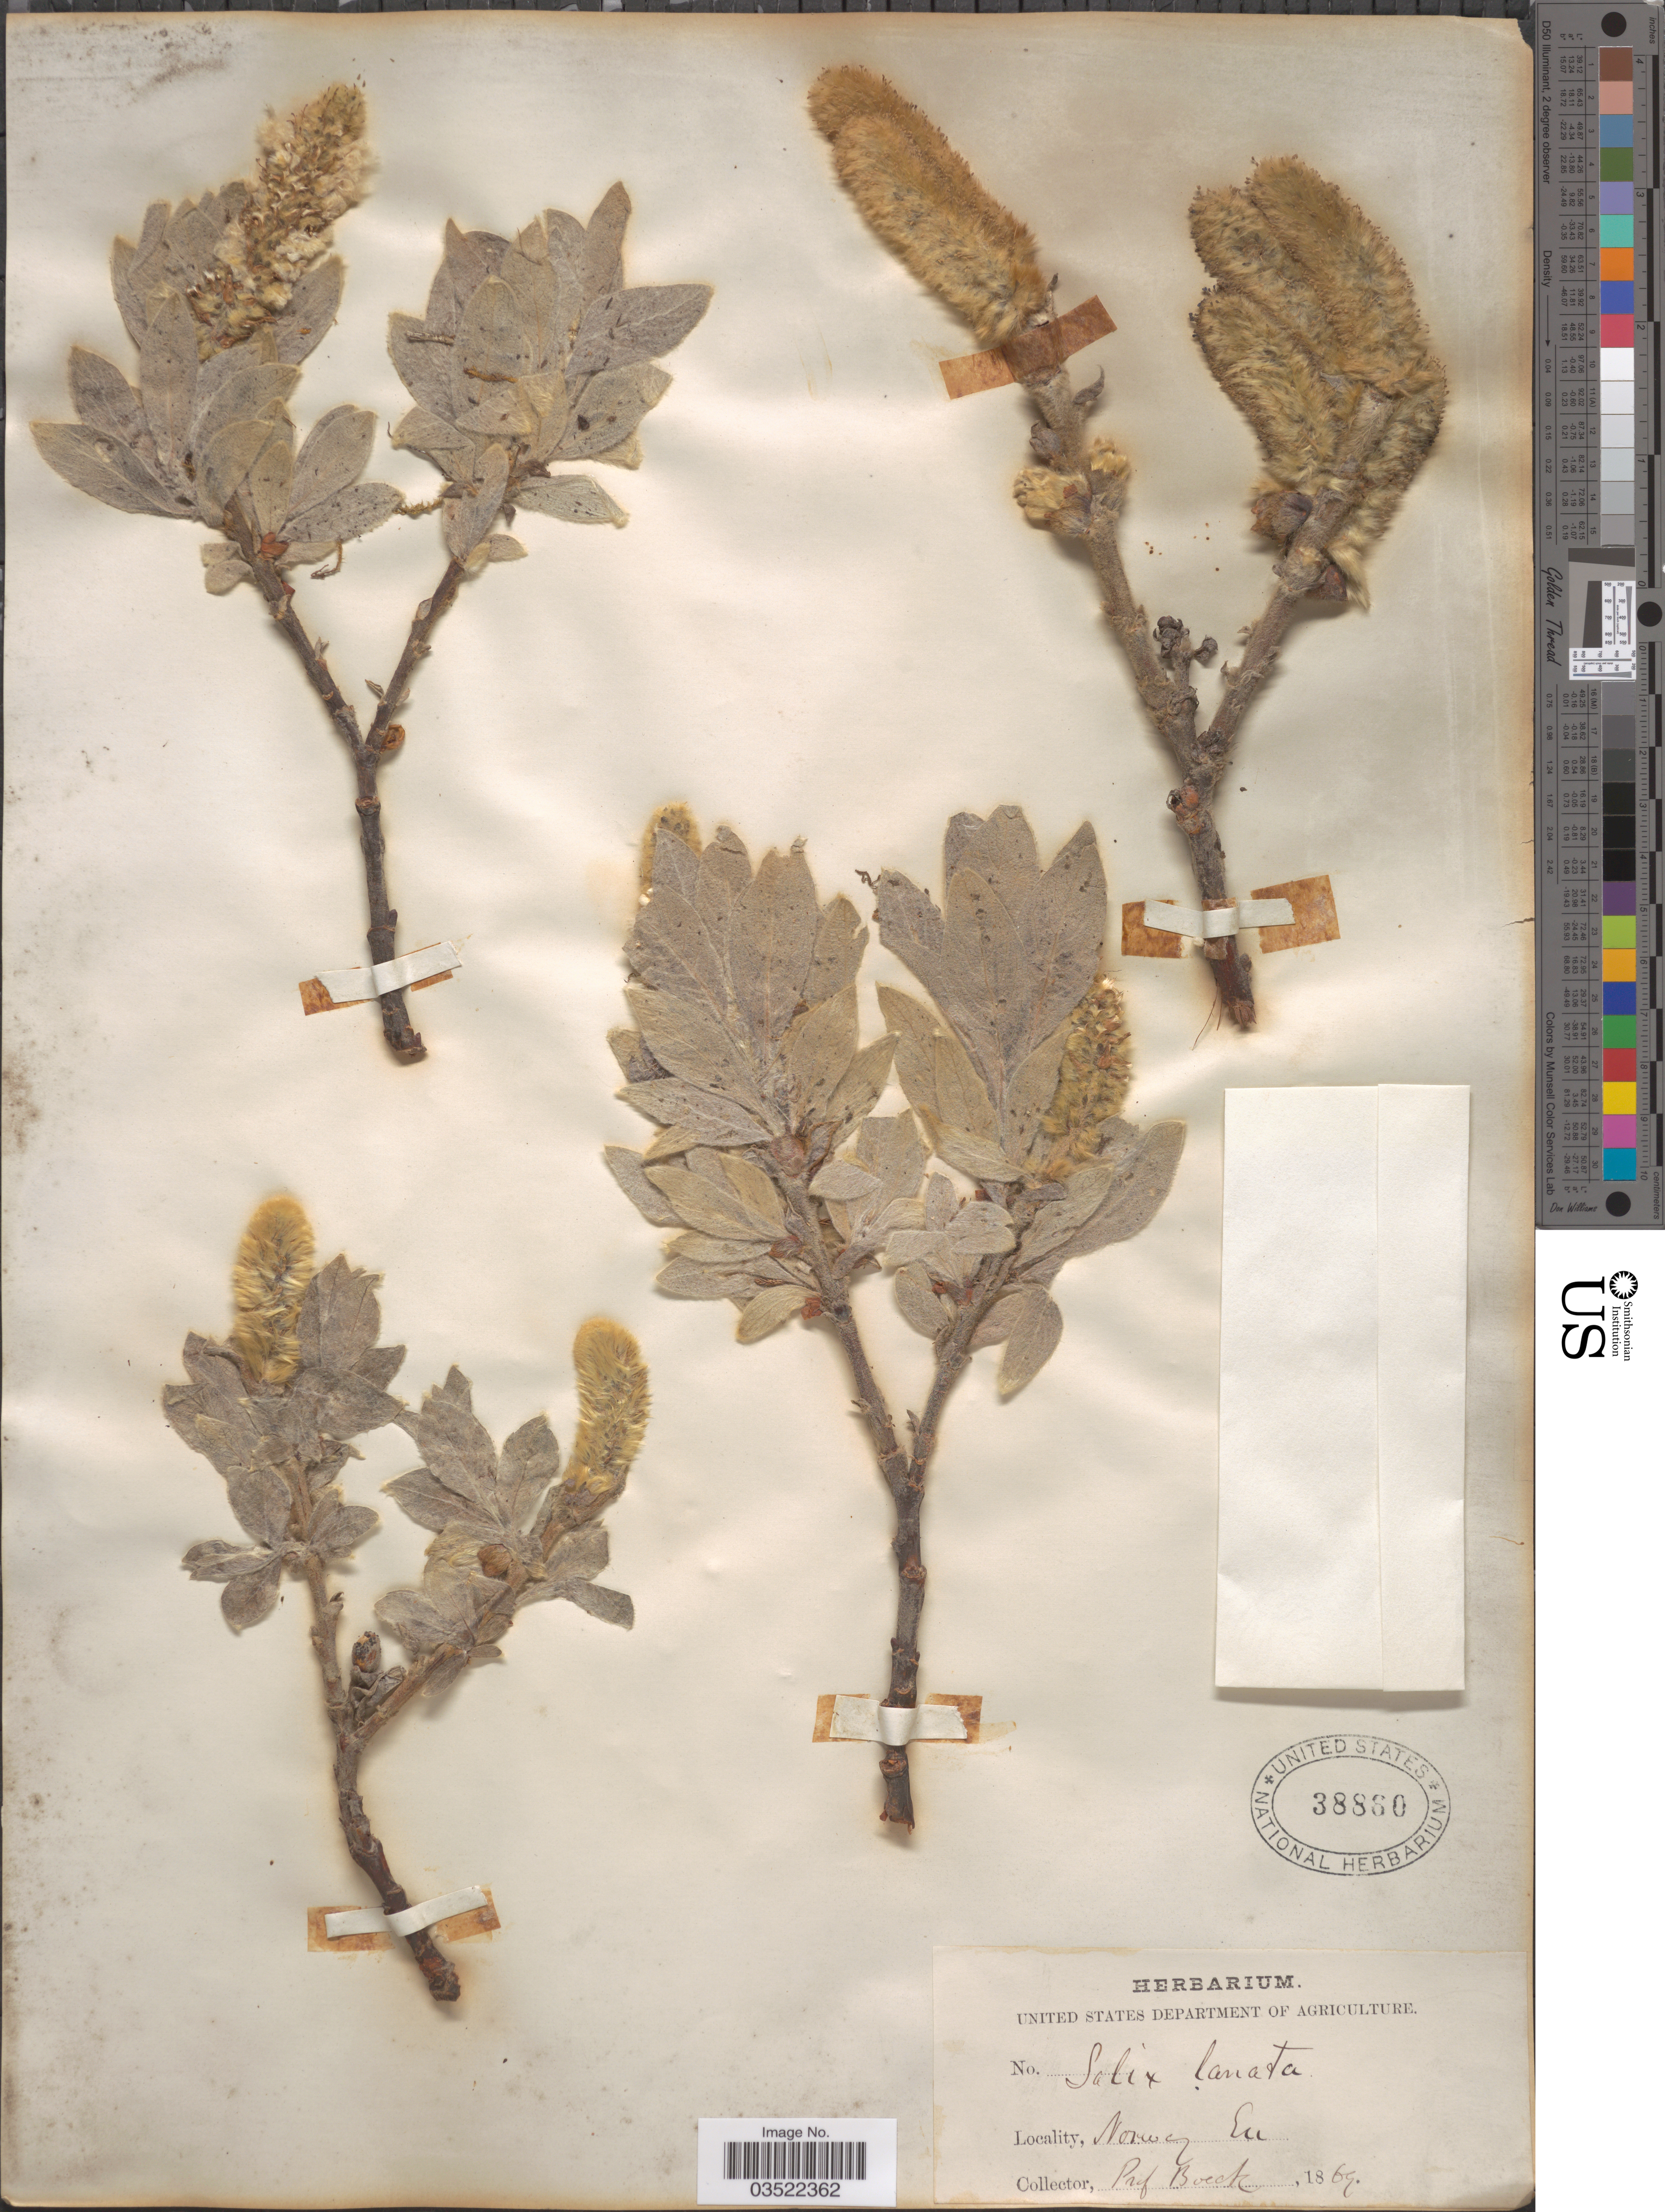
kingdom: Plantae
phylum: Tracheophyta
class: Magnoliopsida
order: Malpighiales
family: Salicaceae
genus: Salix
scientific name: Salix lanata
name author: L.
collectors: Prof. Boeck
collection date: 1869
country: Norway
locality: Norway, Eu.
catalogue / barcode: US 38880